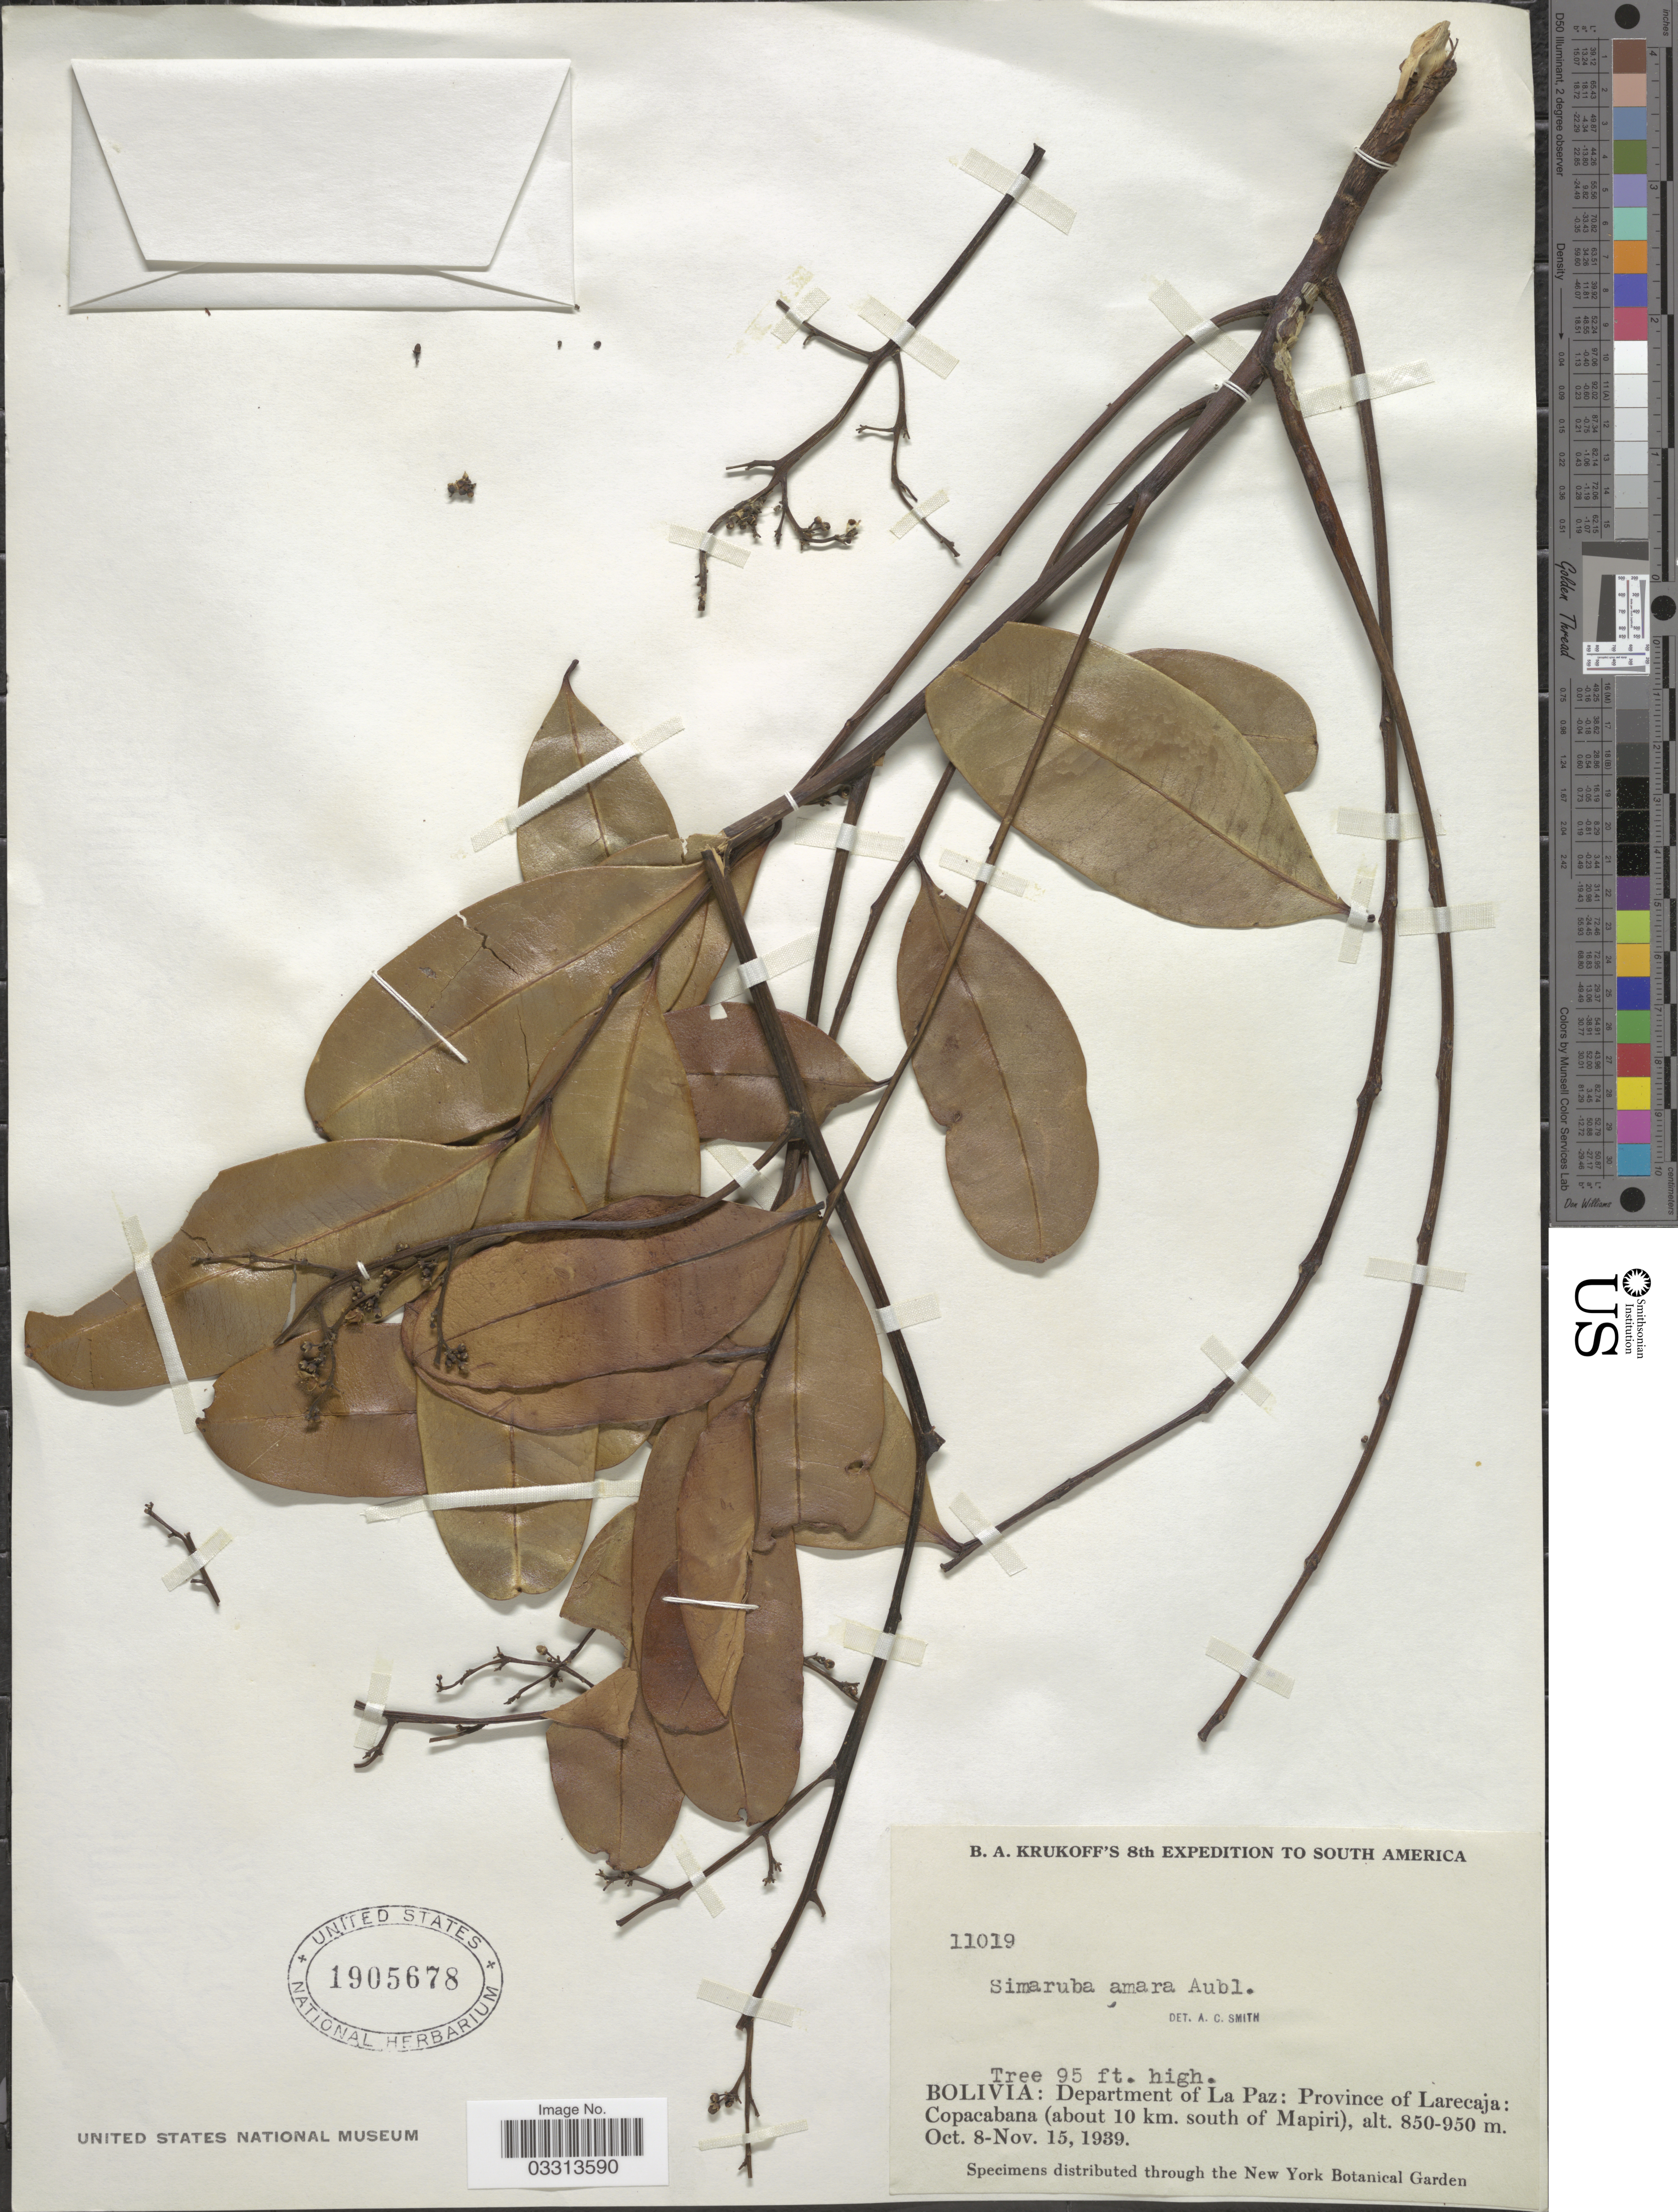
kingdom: Plantae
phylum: Tracheophyta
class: Magnoliopsida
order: Sapindales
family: Simaroubaceae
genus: Simarouba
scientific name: Simarouba amara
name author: Aubl.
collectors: B. A. Krukoff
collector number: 11019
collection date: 1939-10-08/1939-11-15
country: Bolivia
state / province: La Paz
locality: Department of La Paz: Province of Larecaja: Copacabana (about 10 km. south of Mapiri).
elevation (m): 850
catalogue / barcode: US 1905678